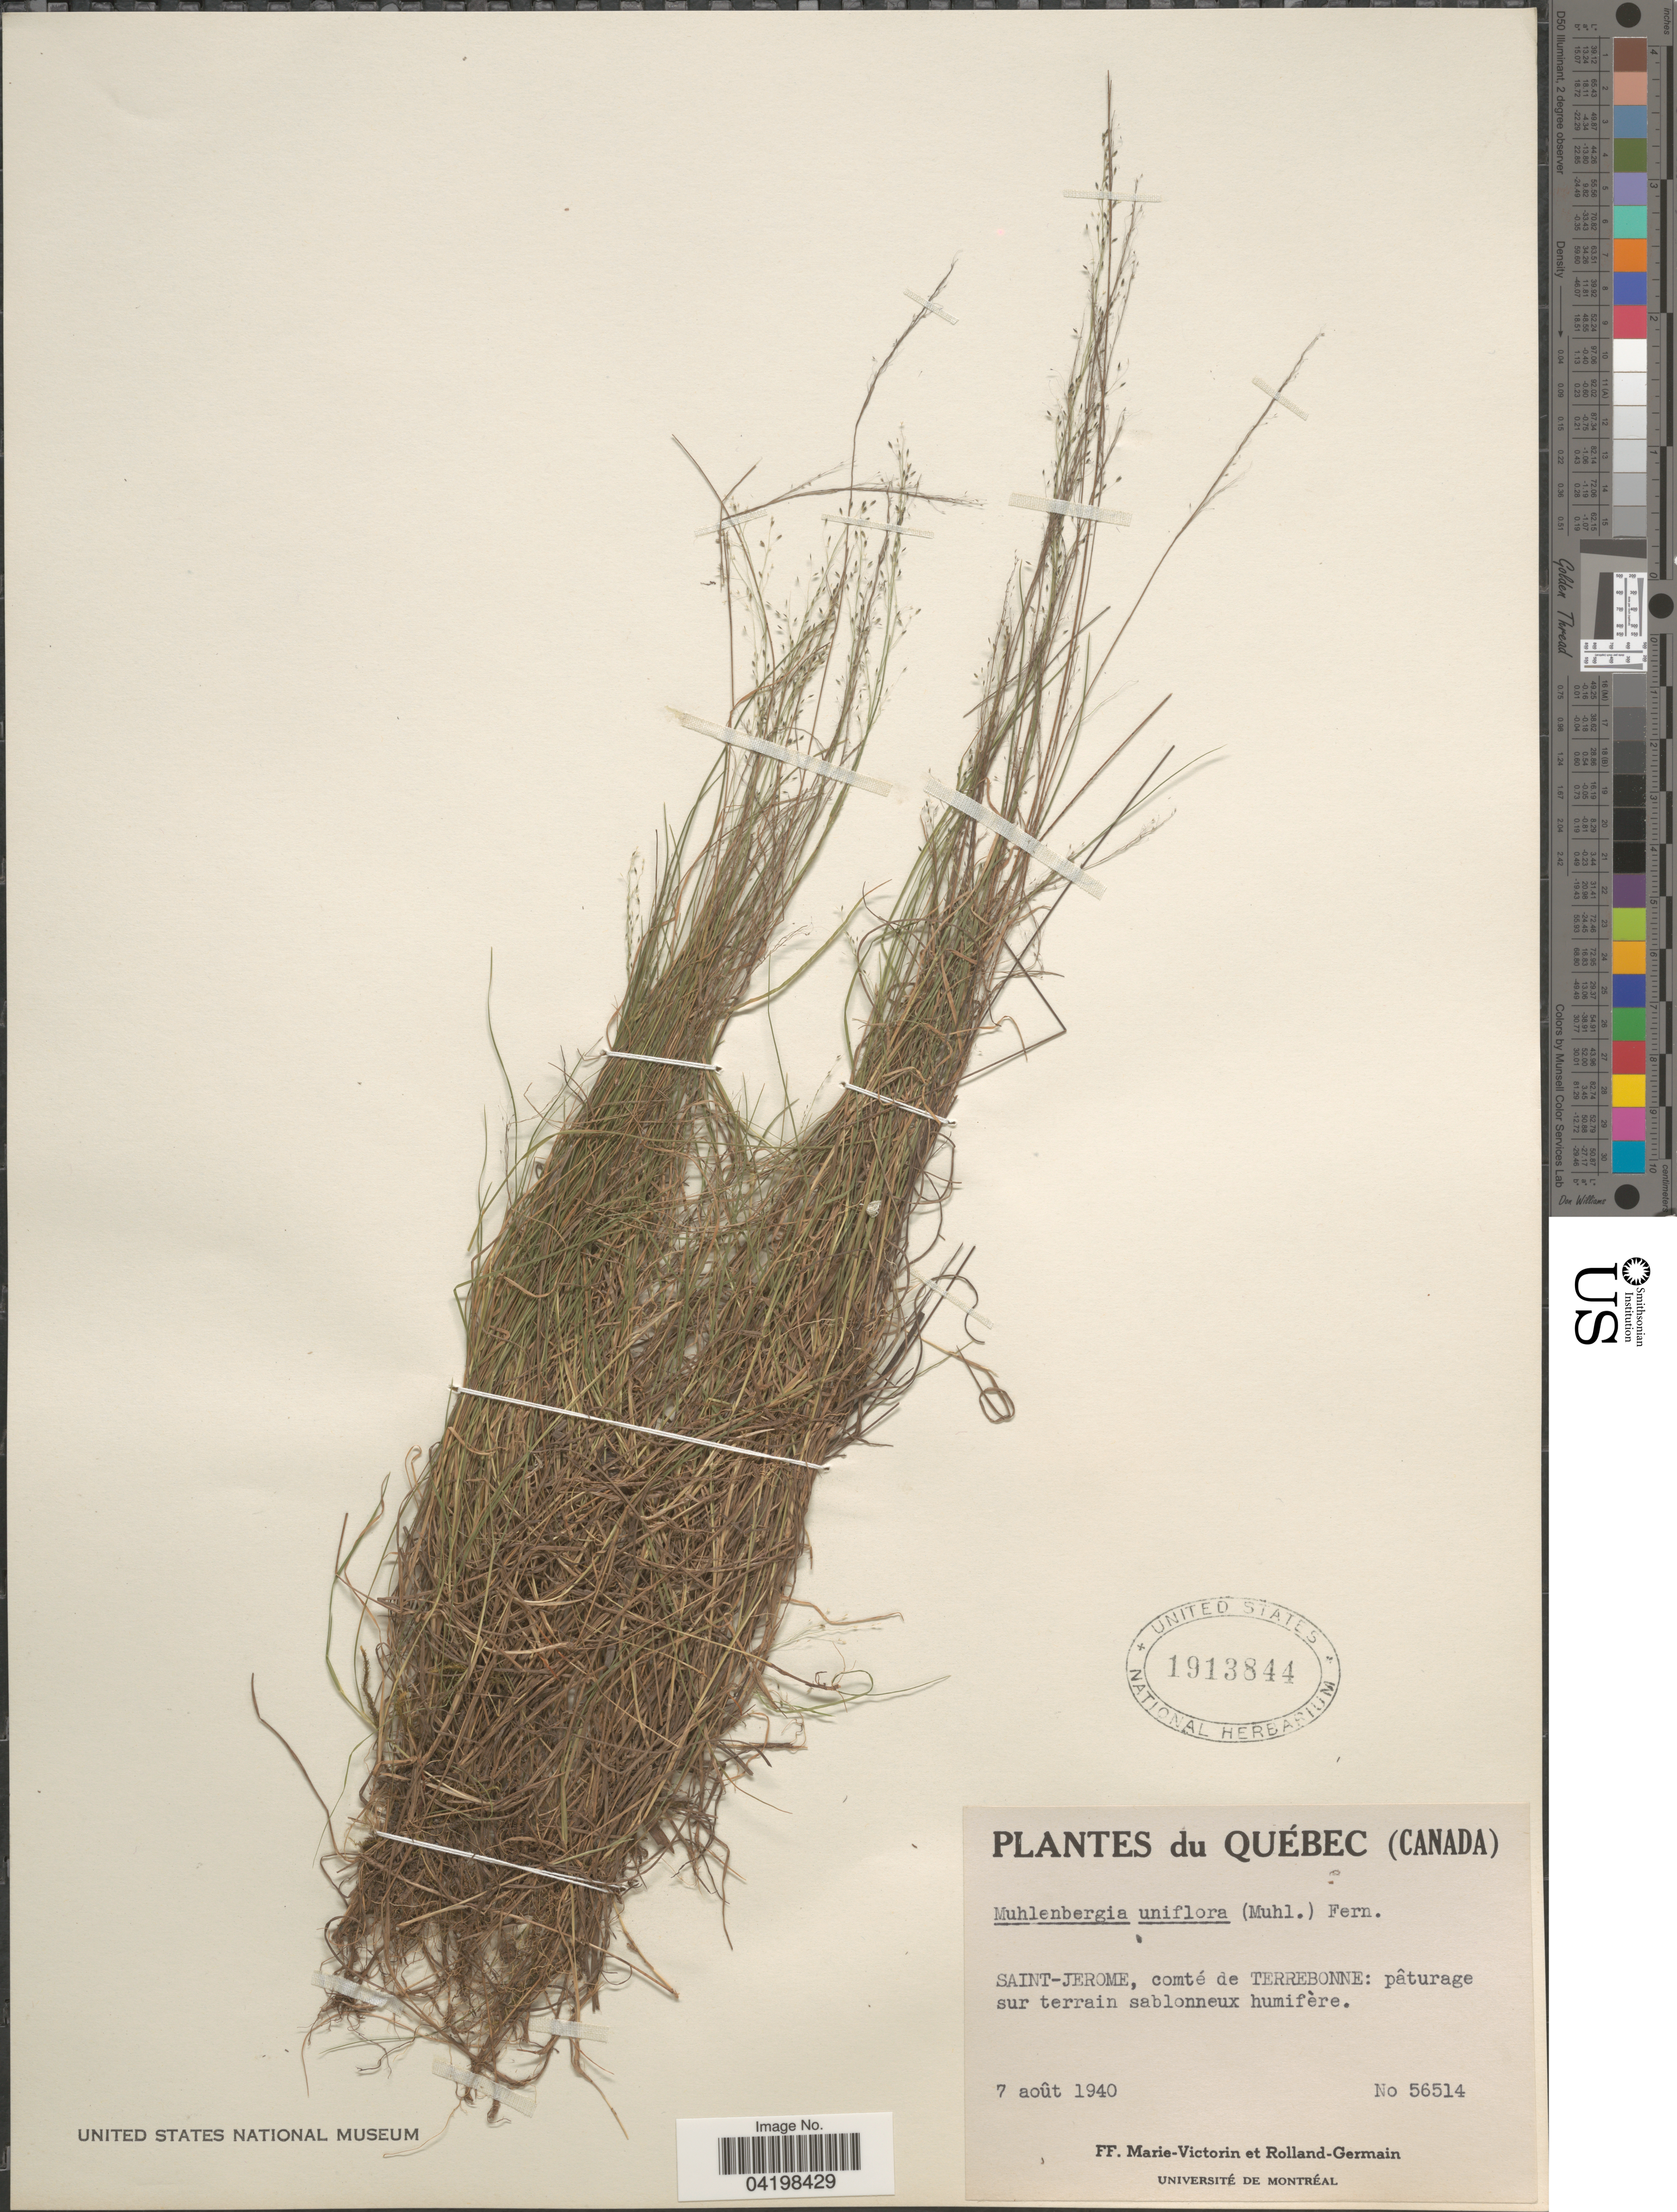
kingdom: Plantae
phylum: Tracheophyta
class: Liliopsida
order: Poales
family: Poaceae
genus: Muhlenbergia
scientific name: Muhlenbergia uniflora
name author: (Muhl.) Fernald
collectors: F. Marie-Victorin & Rolland-Germain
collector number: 56514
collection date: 1940-08-07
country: Canada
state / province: Quebec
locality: Saint-Jerome, comté de Terrebonne: pâturage sur terrain sablonneux humifère.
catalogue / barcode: US 1913844